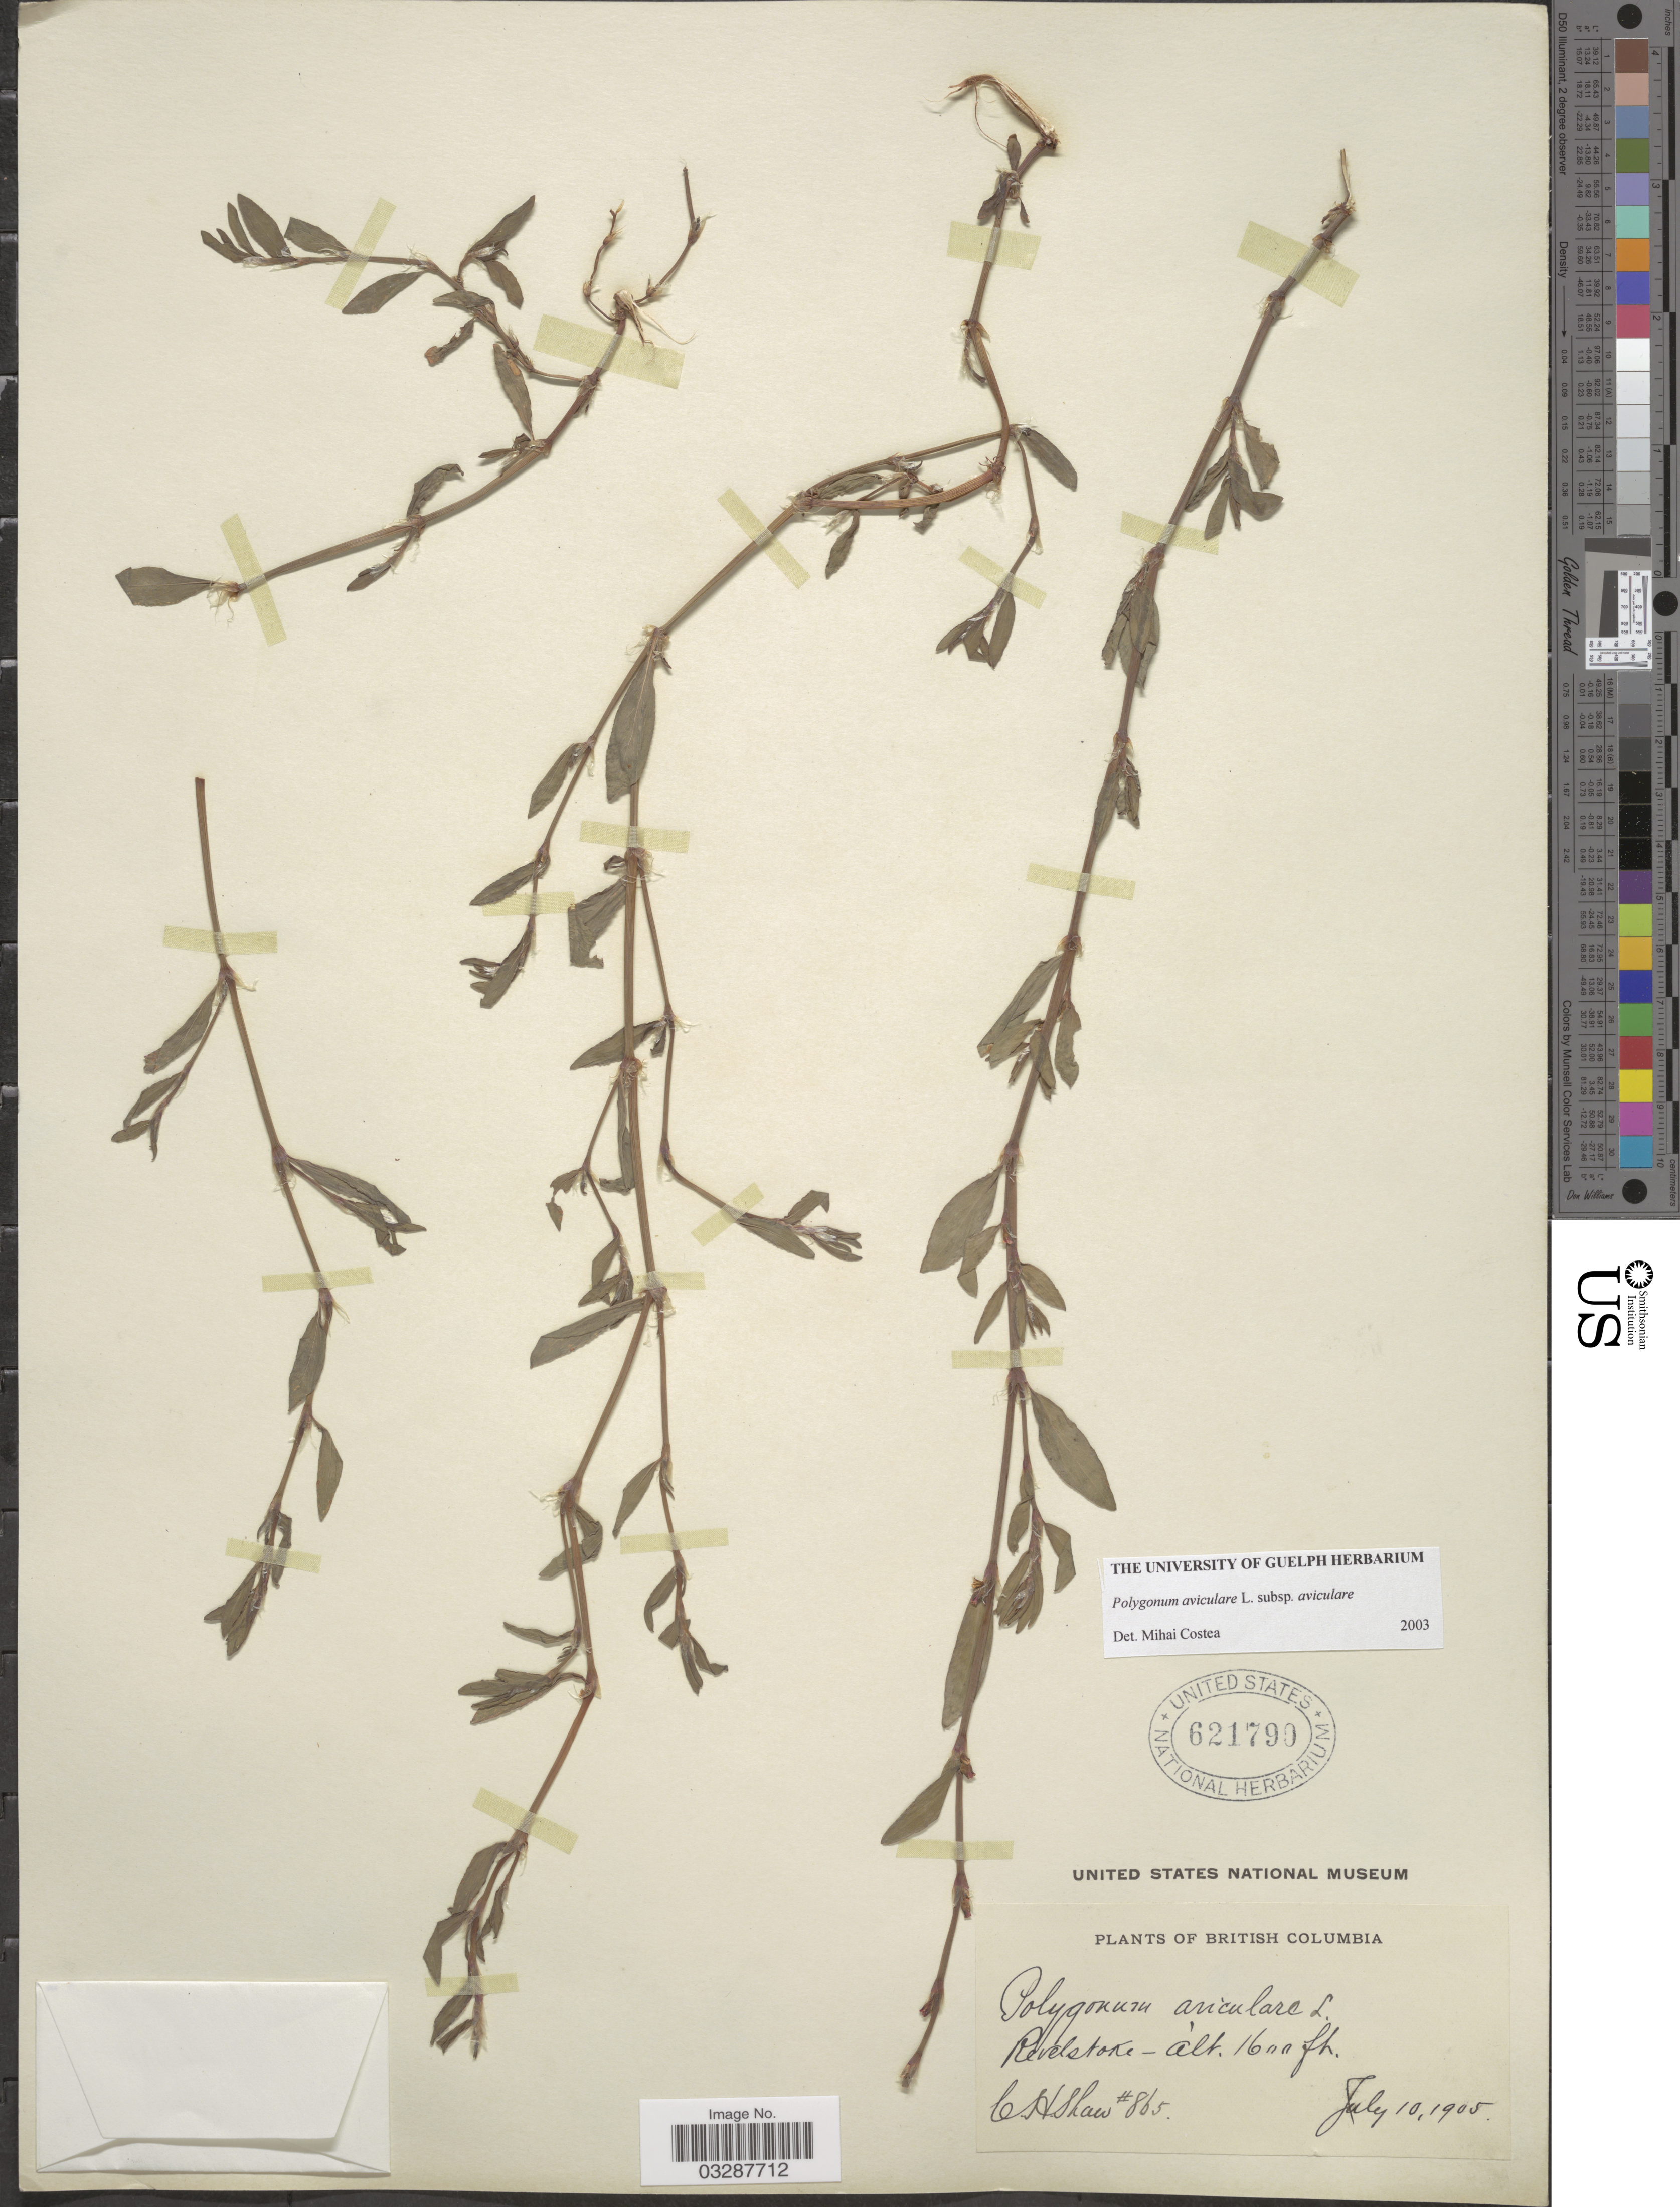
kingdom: Plantae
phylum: Tracheophyta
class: Magnoliopsida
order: Caryophyllales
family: Polygonaceae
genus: Polygonum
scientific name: Polygonum aviculare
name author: L.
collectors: C. H. Shaw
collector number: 865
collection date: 1905-07-10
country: Canada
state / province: British Columbia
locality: Revelstoke.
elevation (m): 488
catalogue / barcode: US 621790